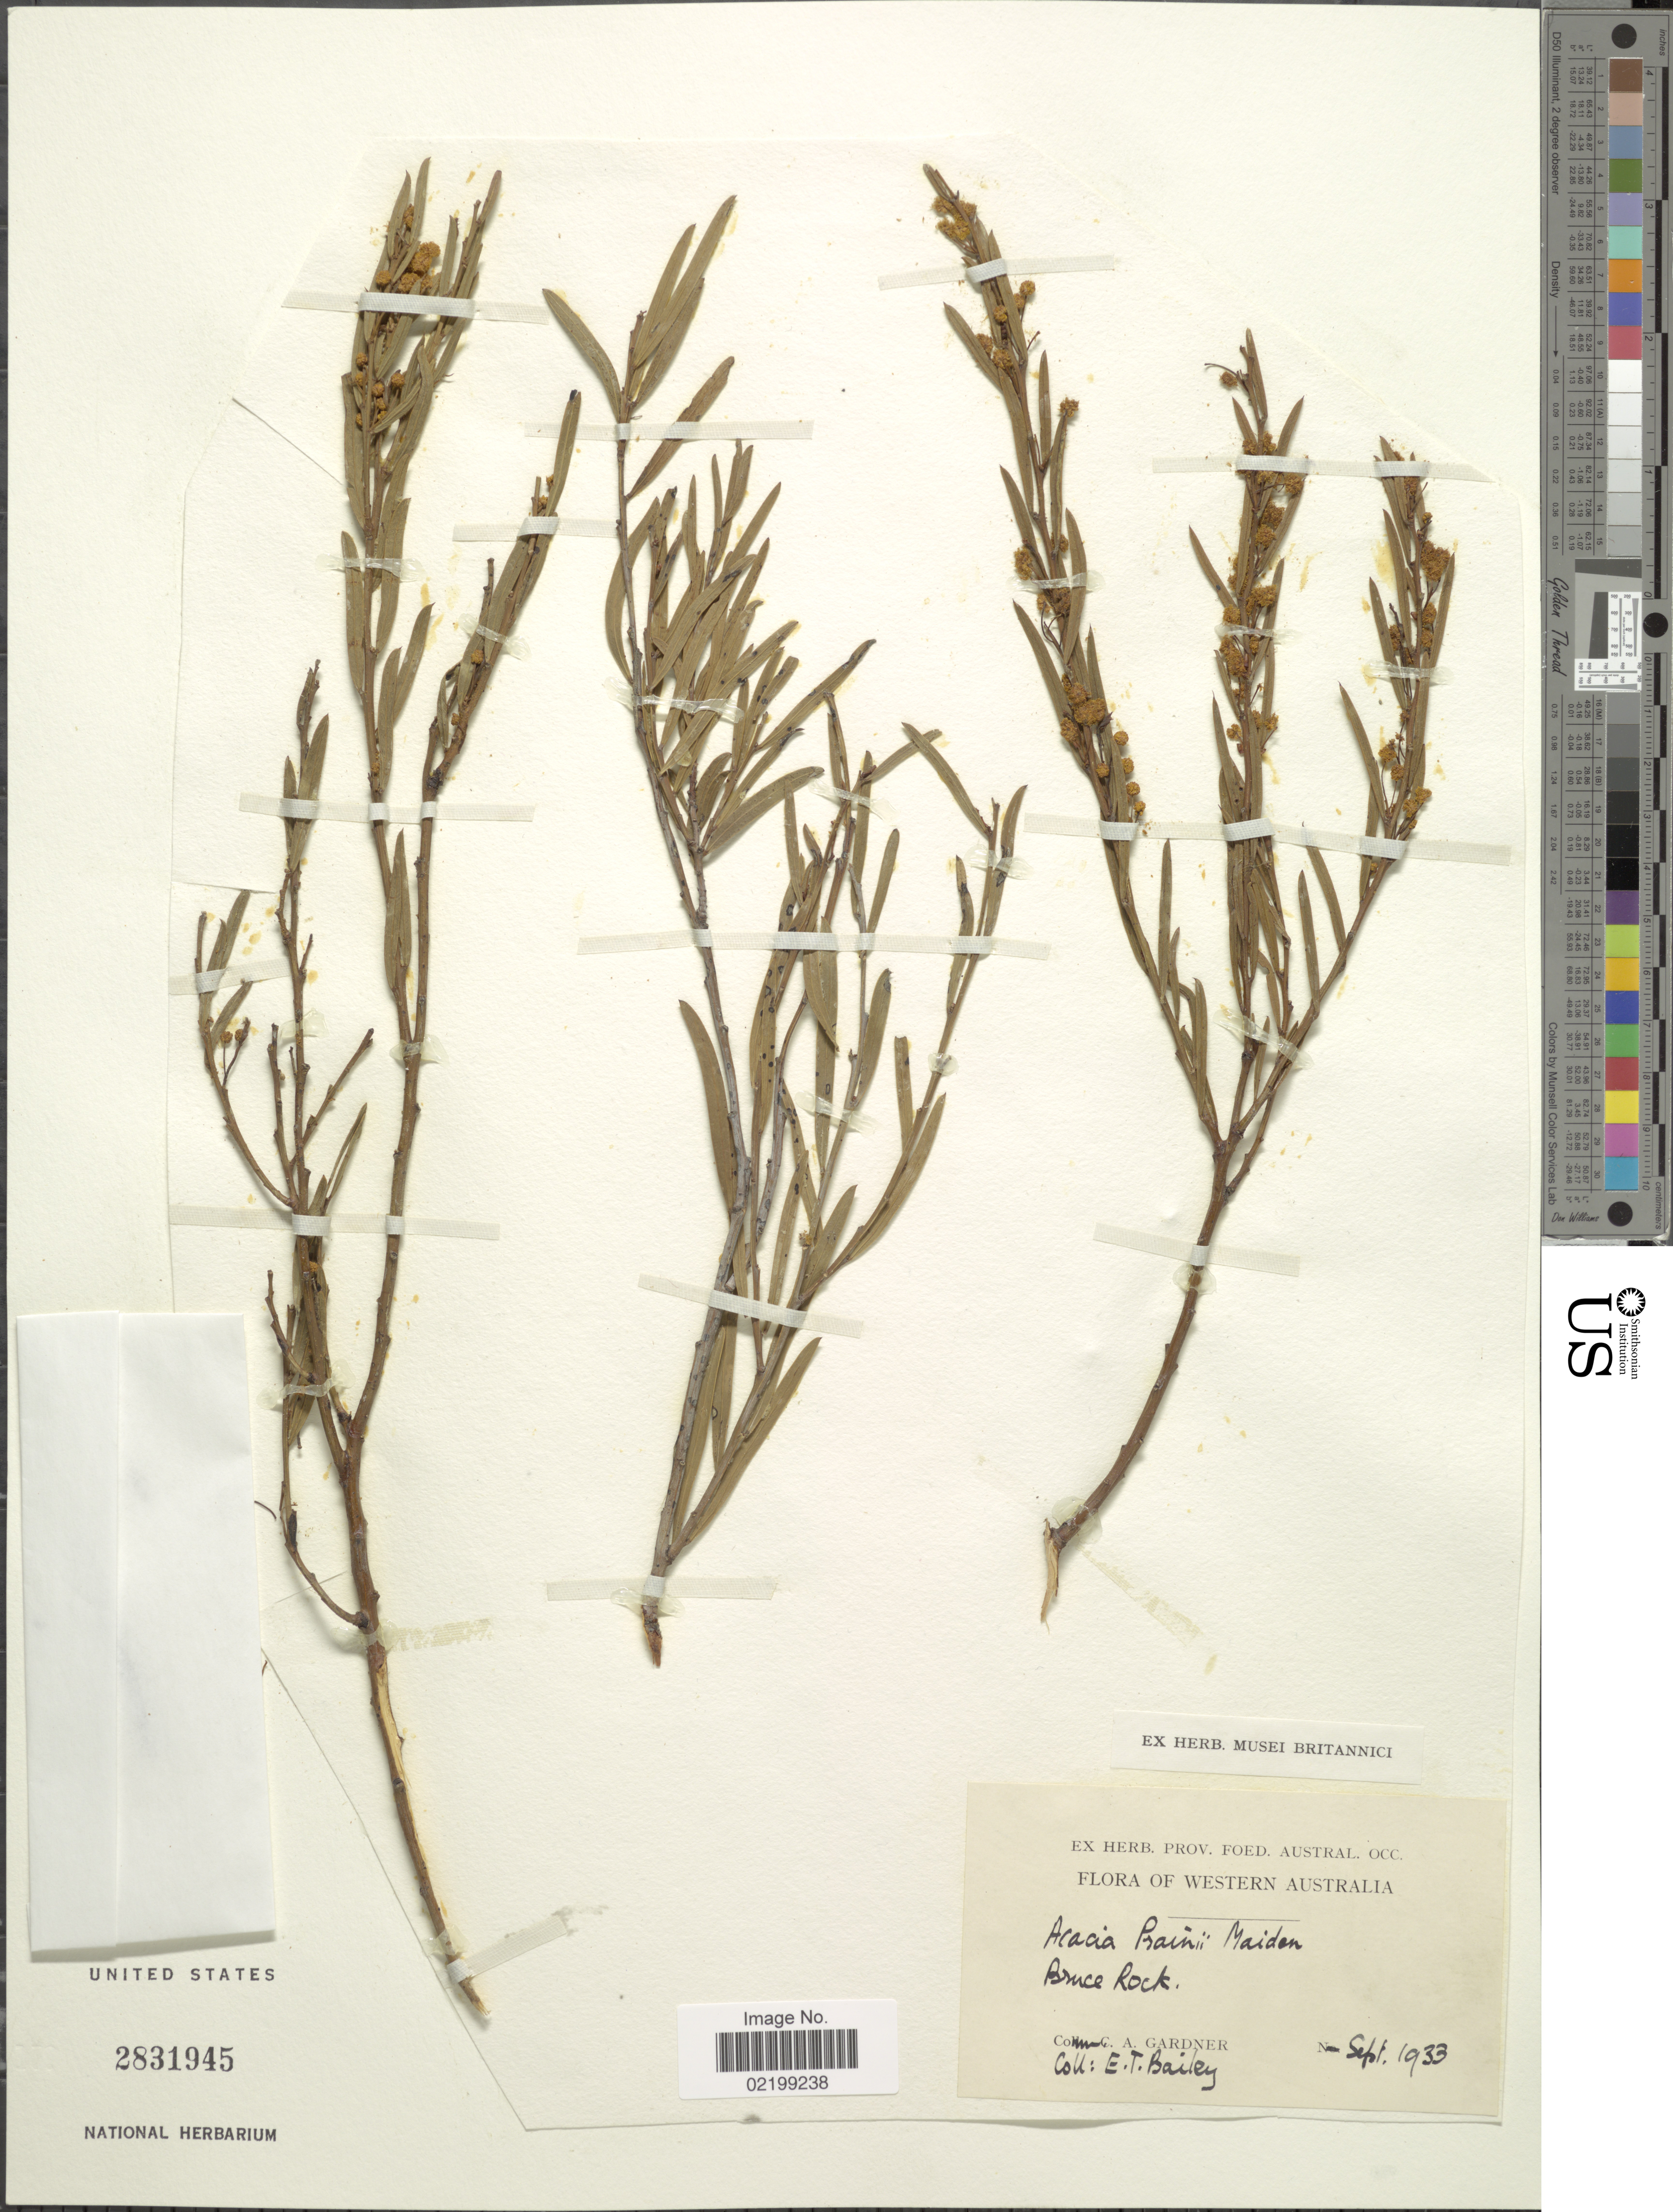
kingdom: Plantae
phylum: Tracheophyta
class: Magnoliopsida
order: Fabales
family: Fabaceae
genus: Acacia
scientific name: Acacia prainii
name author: Maiden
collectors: E. Bailey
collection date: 1933-09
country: Australia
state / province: Western Australia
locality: Bruce Rock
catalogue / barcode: US 2831945